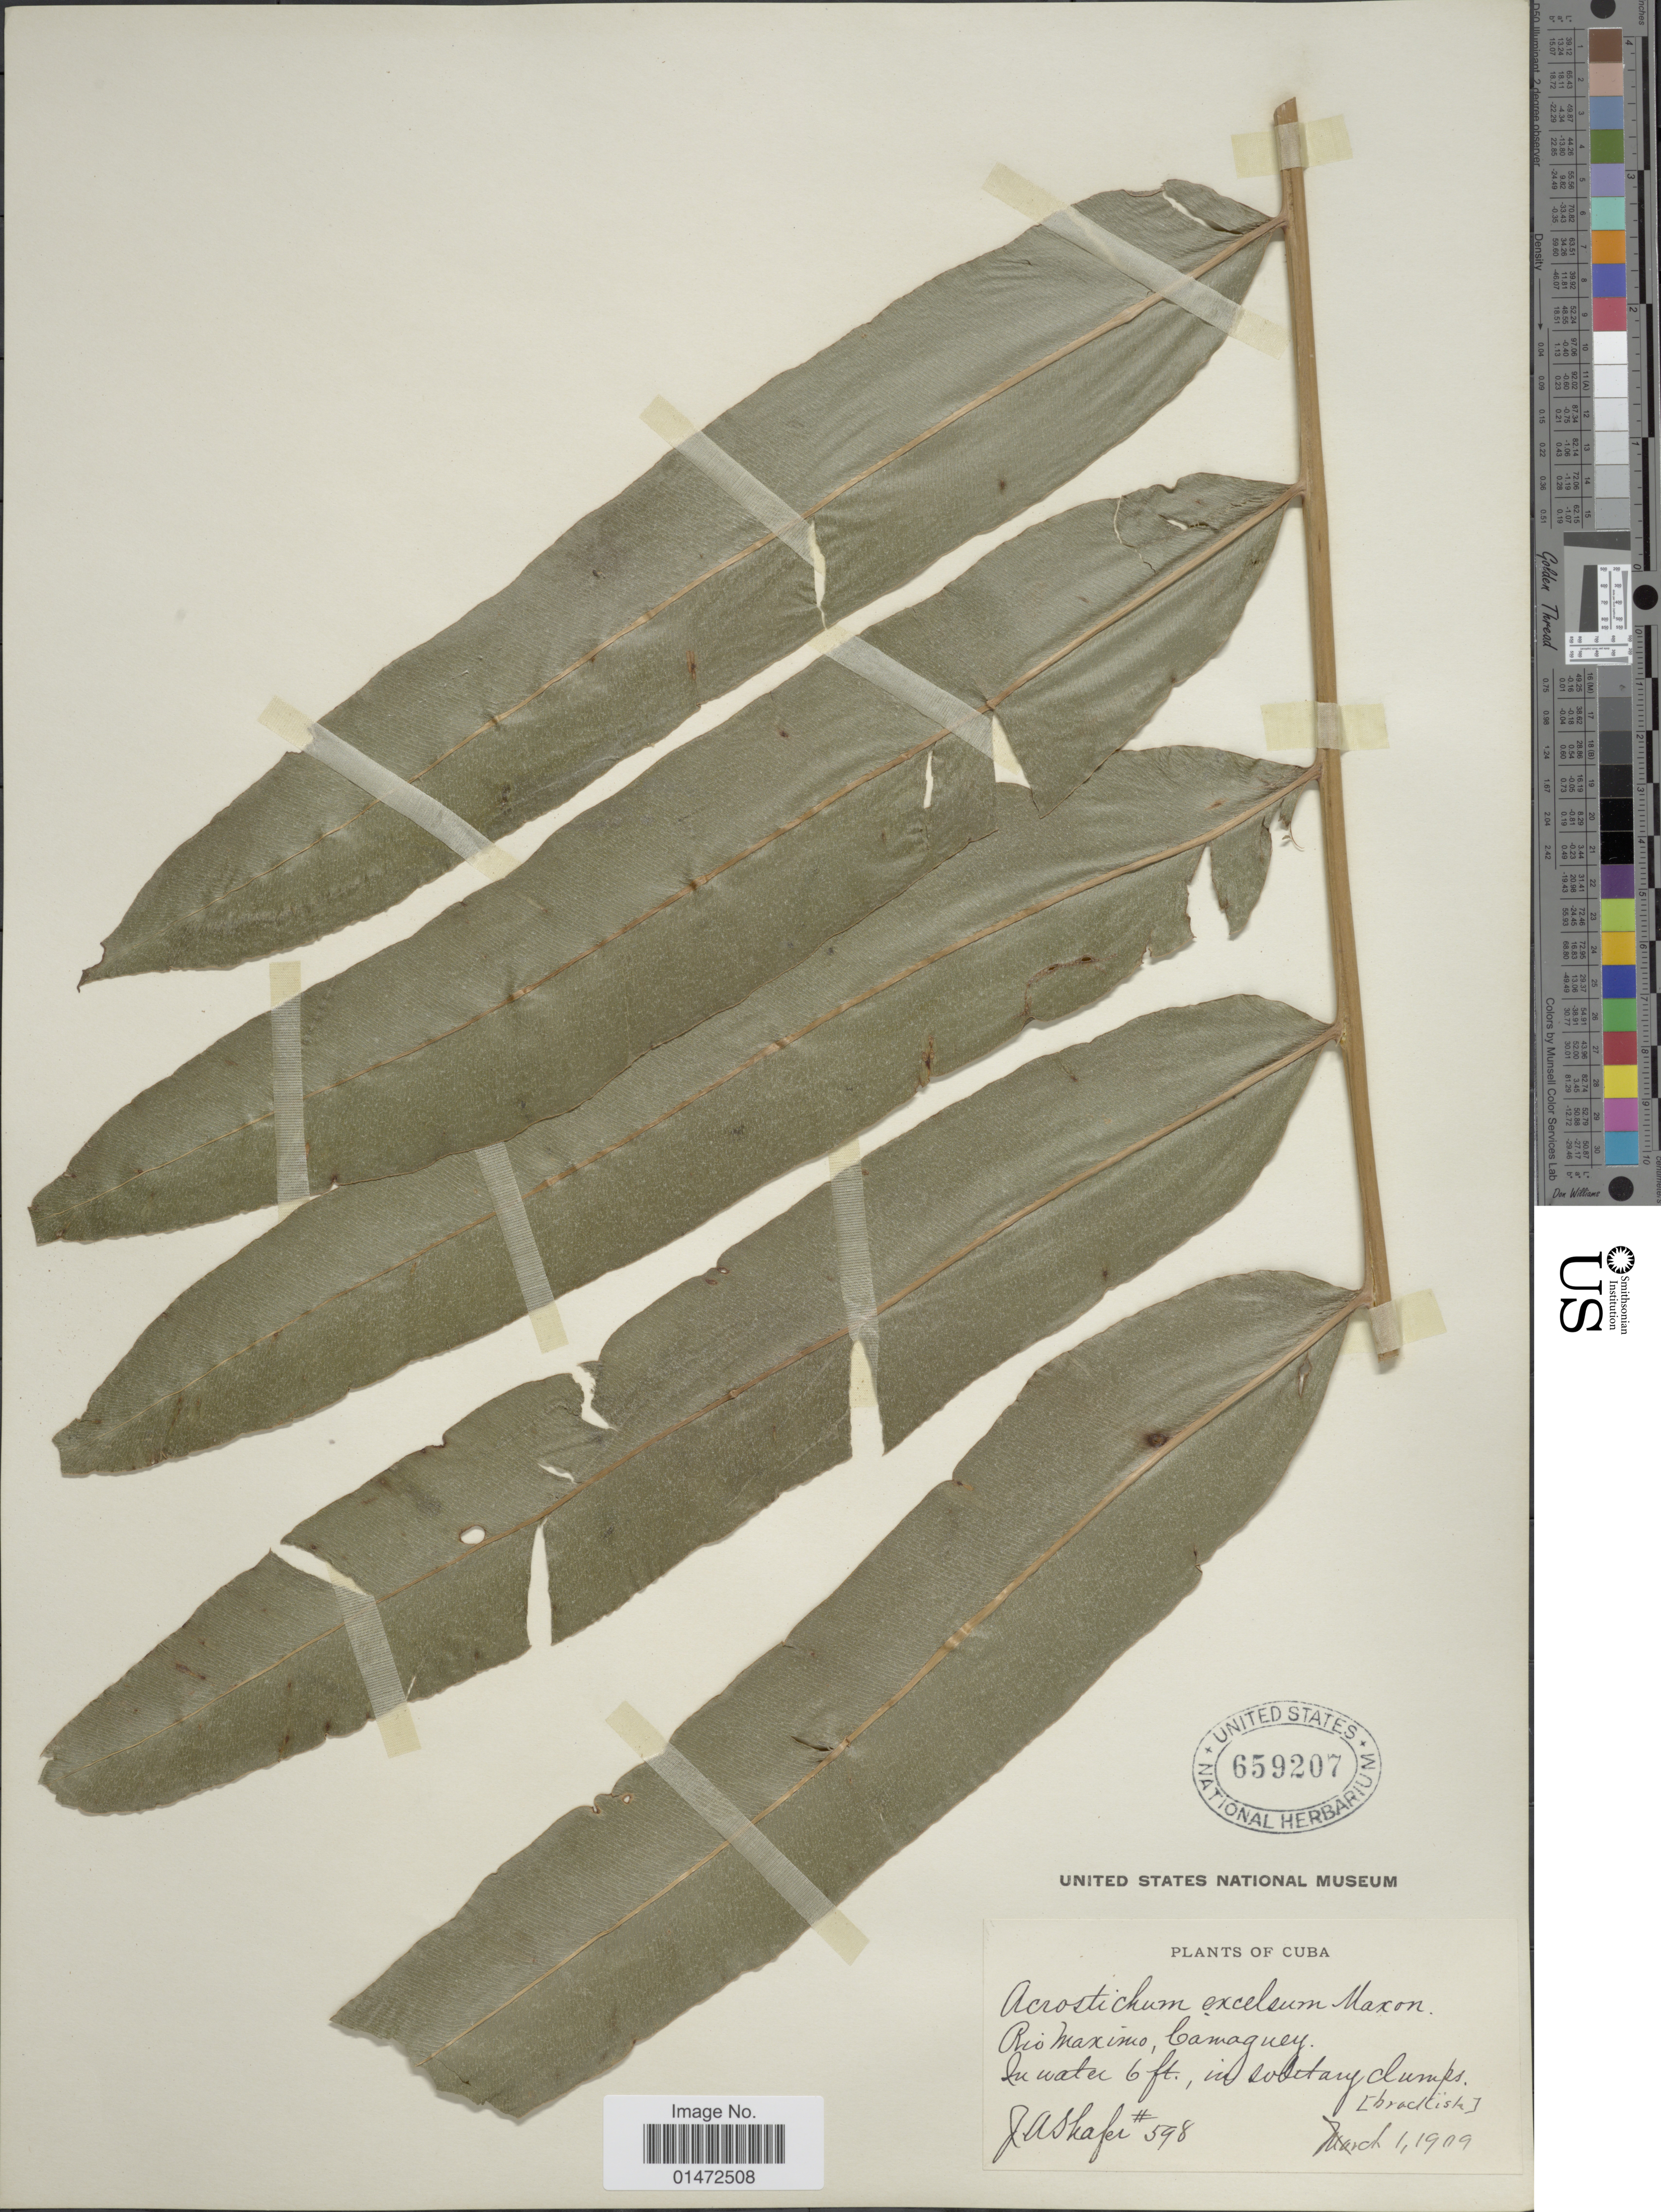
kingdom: Plantae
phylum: Tracheophyta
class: Polypodiopsida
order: Polypodiales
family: Pteridaceae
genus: Acrostichum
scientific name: Acrostichum danaeifolium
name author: Langsd. & Fisch.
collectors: J. A. Shafer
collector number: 598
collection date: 1909-03-01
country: Cuba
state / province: Camagüey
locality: Rio Maximo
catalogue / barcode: US 659207